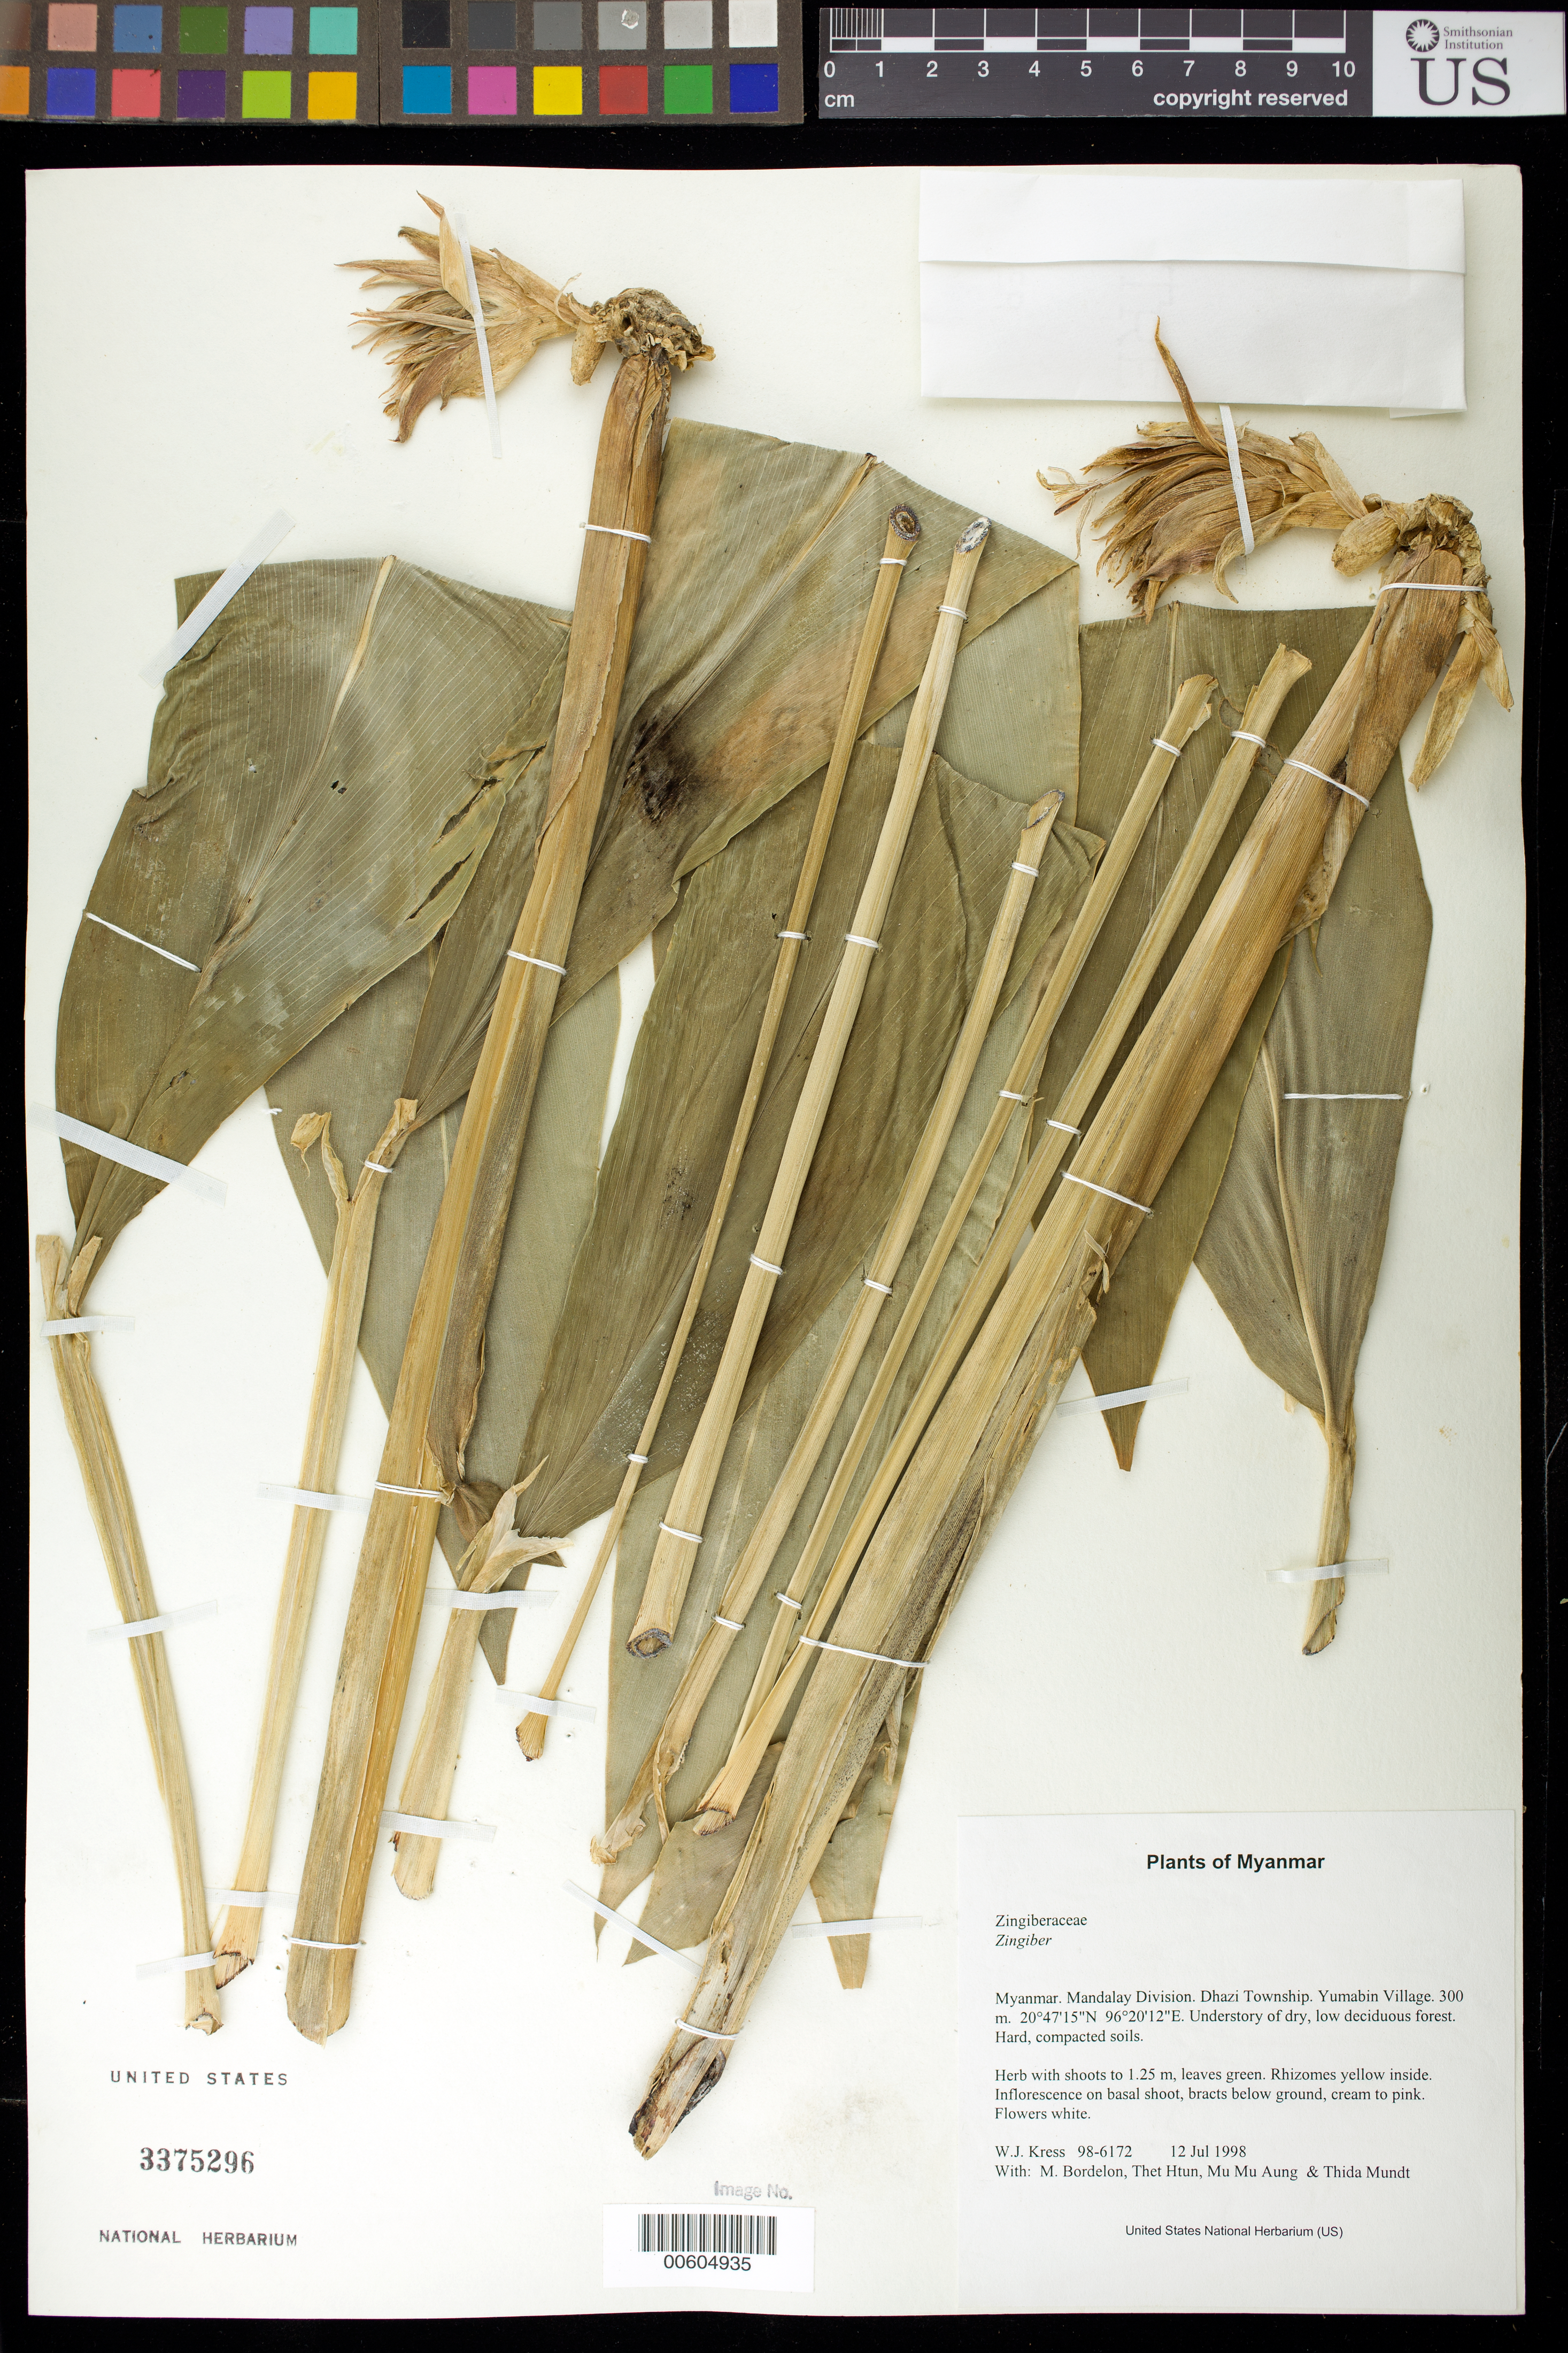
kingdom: Plantae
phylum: Tracheophyta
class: Liliopsida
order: Zingiberales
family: Zingiberaceae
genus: Zingiber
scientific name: Zingiber sp.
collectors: W. J. Kress, M. Bordelon, Thet Htun, Mu Mu Aung & T. Mundt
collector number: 98-6172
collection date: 1998-07-12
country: Myanmar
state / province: Mandalay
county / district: Dhazi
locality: Yumabin Village.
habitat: Understory of dry, low deciduous forest. Hard, compacted soils.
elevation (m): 300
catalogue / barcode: US 3375296